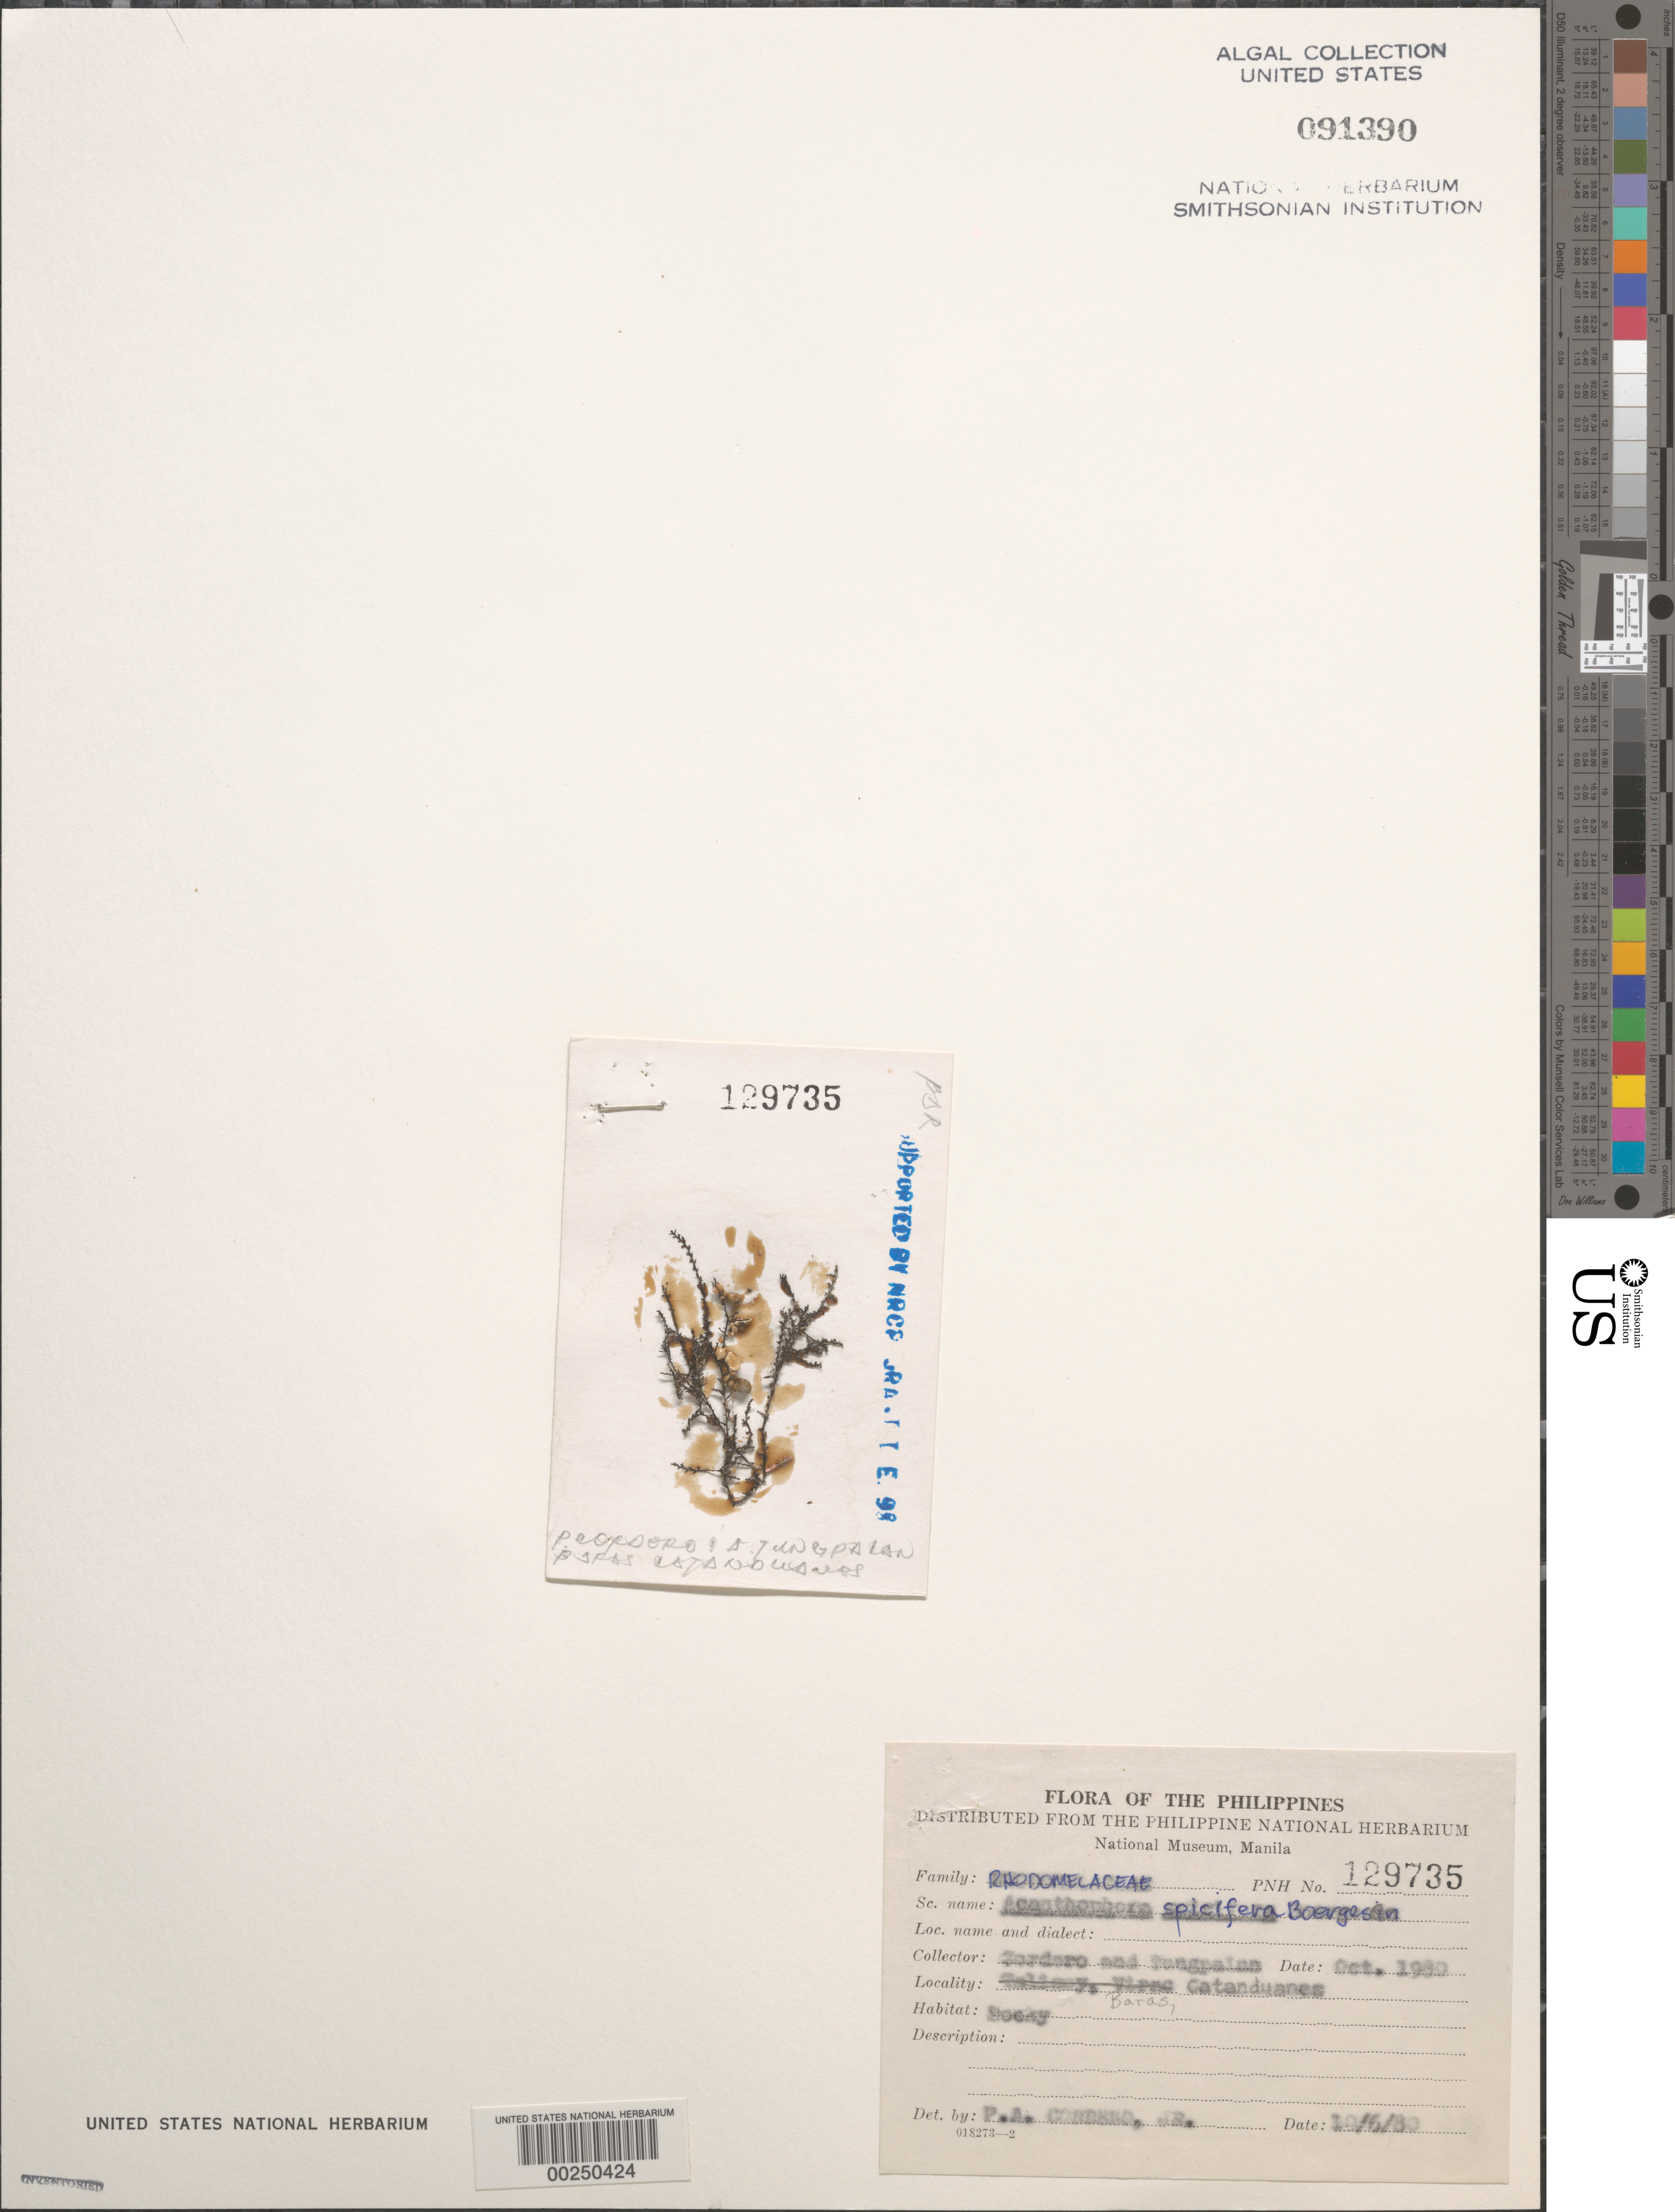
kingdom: Plantae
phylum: Rhodophyta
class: Florideophyceae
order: Ceramiales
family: Rhodomelaceae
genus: Acanthophora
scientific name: Acanthophora spicifera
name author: (Vahl) Børgesen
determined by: Cordero, P. A., Jr.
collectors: P. A. Cordero & A. Tungpalan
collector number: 129735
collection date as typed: Oct 1980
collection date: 1980-10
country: Philippines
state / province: Bicol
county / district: Catanduanes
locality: Baras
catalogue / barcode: US 91390